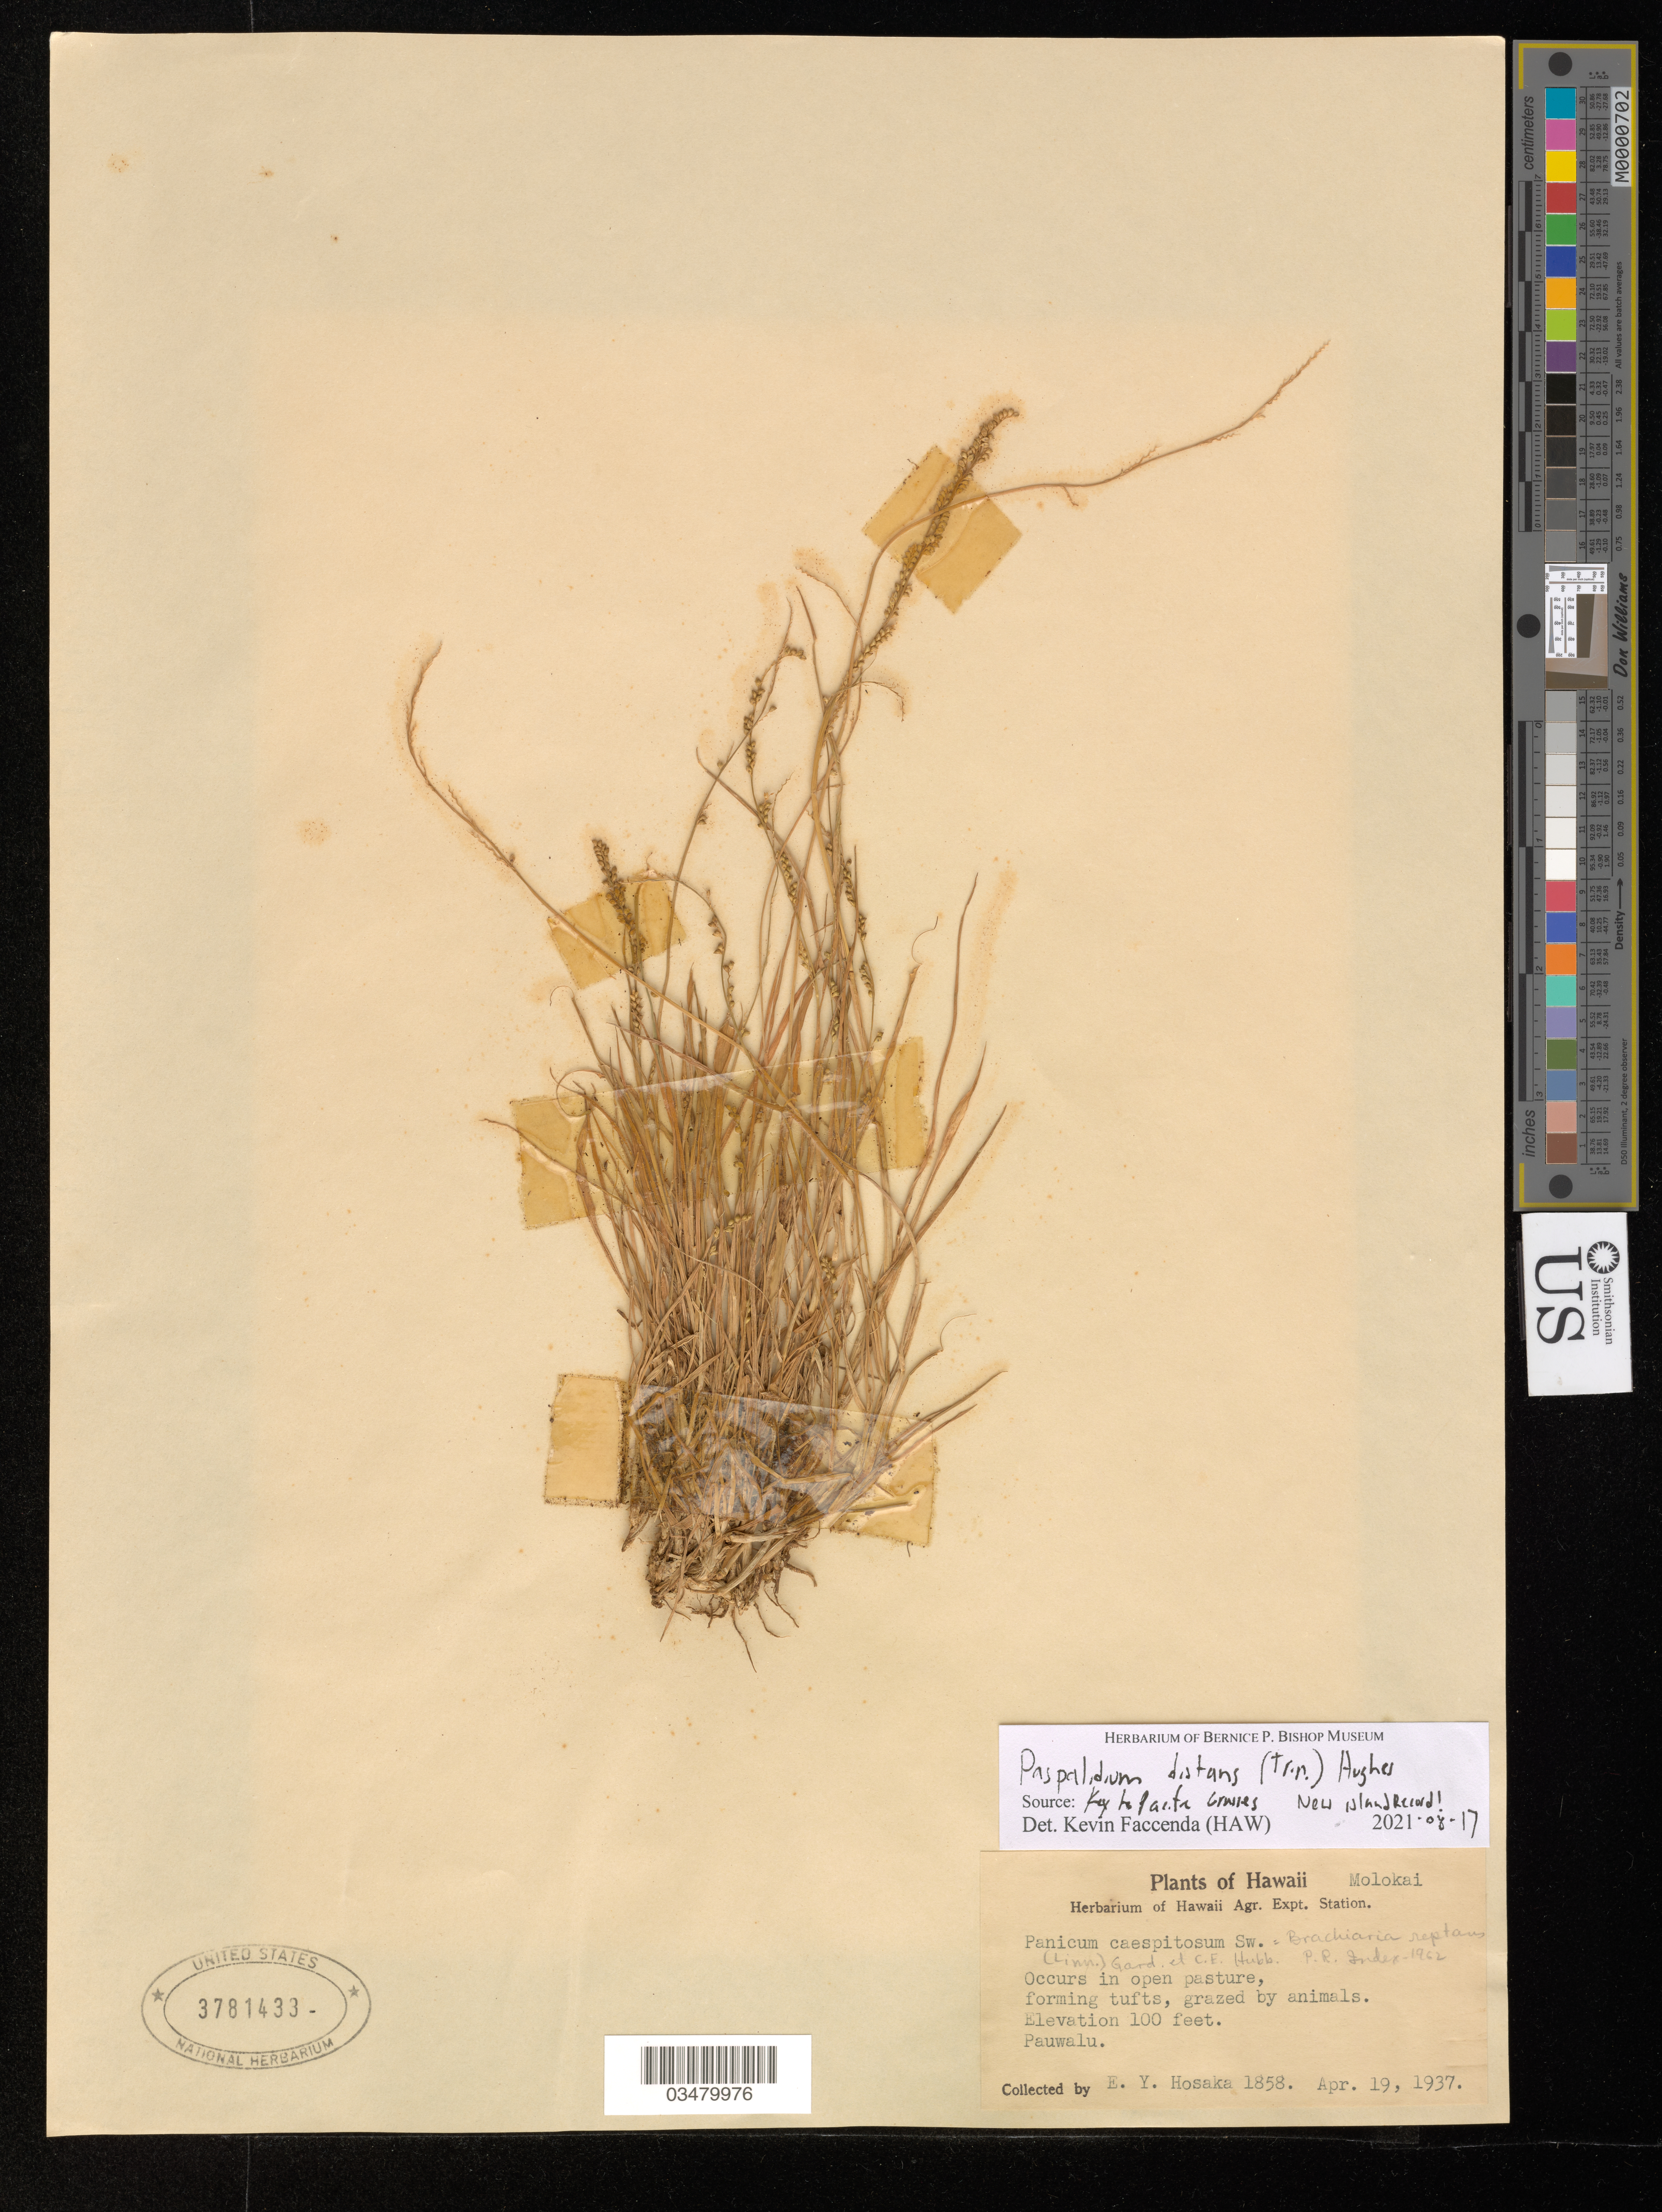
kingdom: Plantae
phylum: Tracheophyta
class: Liliopsida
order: Poales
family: Poaceae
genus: Setaria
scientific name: Setaria flavida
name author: (Retz.) Veldkamp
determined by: Wagner, W. L., (BOT), Smithsonian Institution - National Museum of Natural History (UNITED STATES)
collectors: E. Y. Hosaka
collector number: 1858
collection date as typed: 19 Apr 1937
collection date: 1937-04-19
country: United States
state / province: Hawaii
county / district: Maui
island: Moloka'i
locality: Pauwalu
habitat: Open pasture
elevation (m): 30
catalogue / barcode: US 3781433